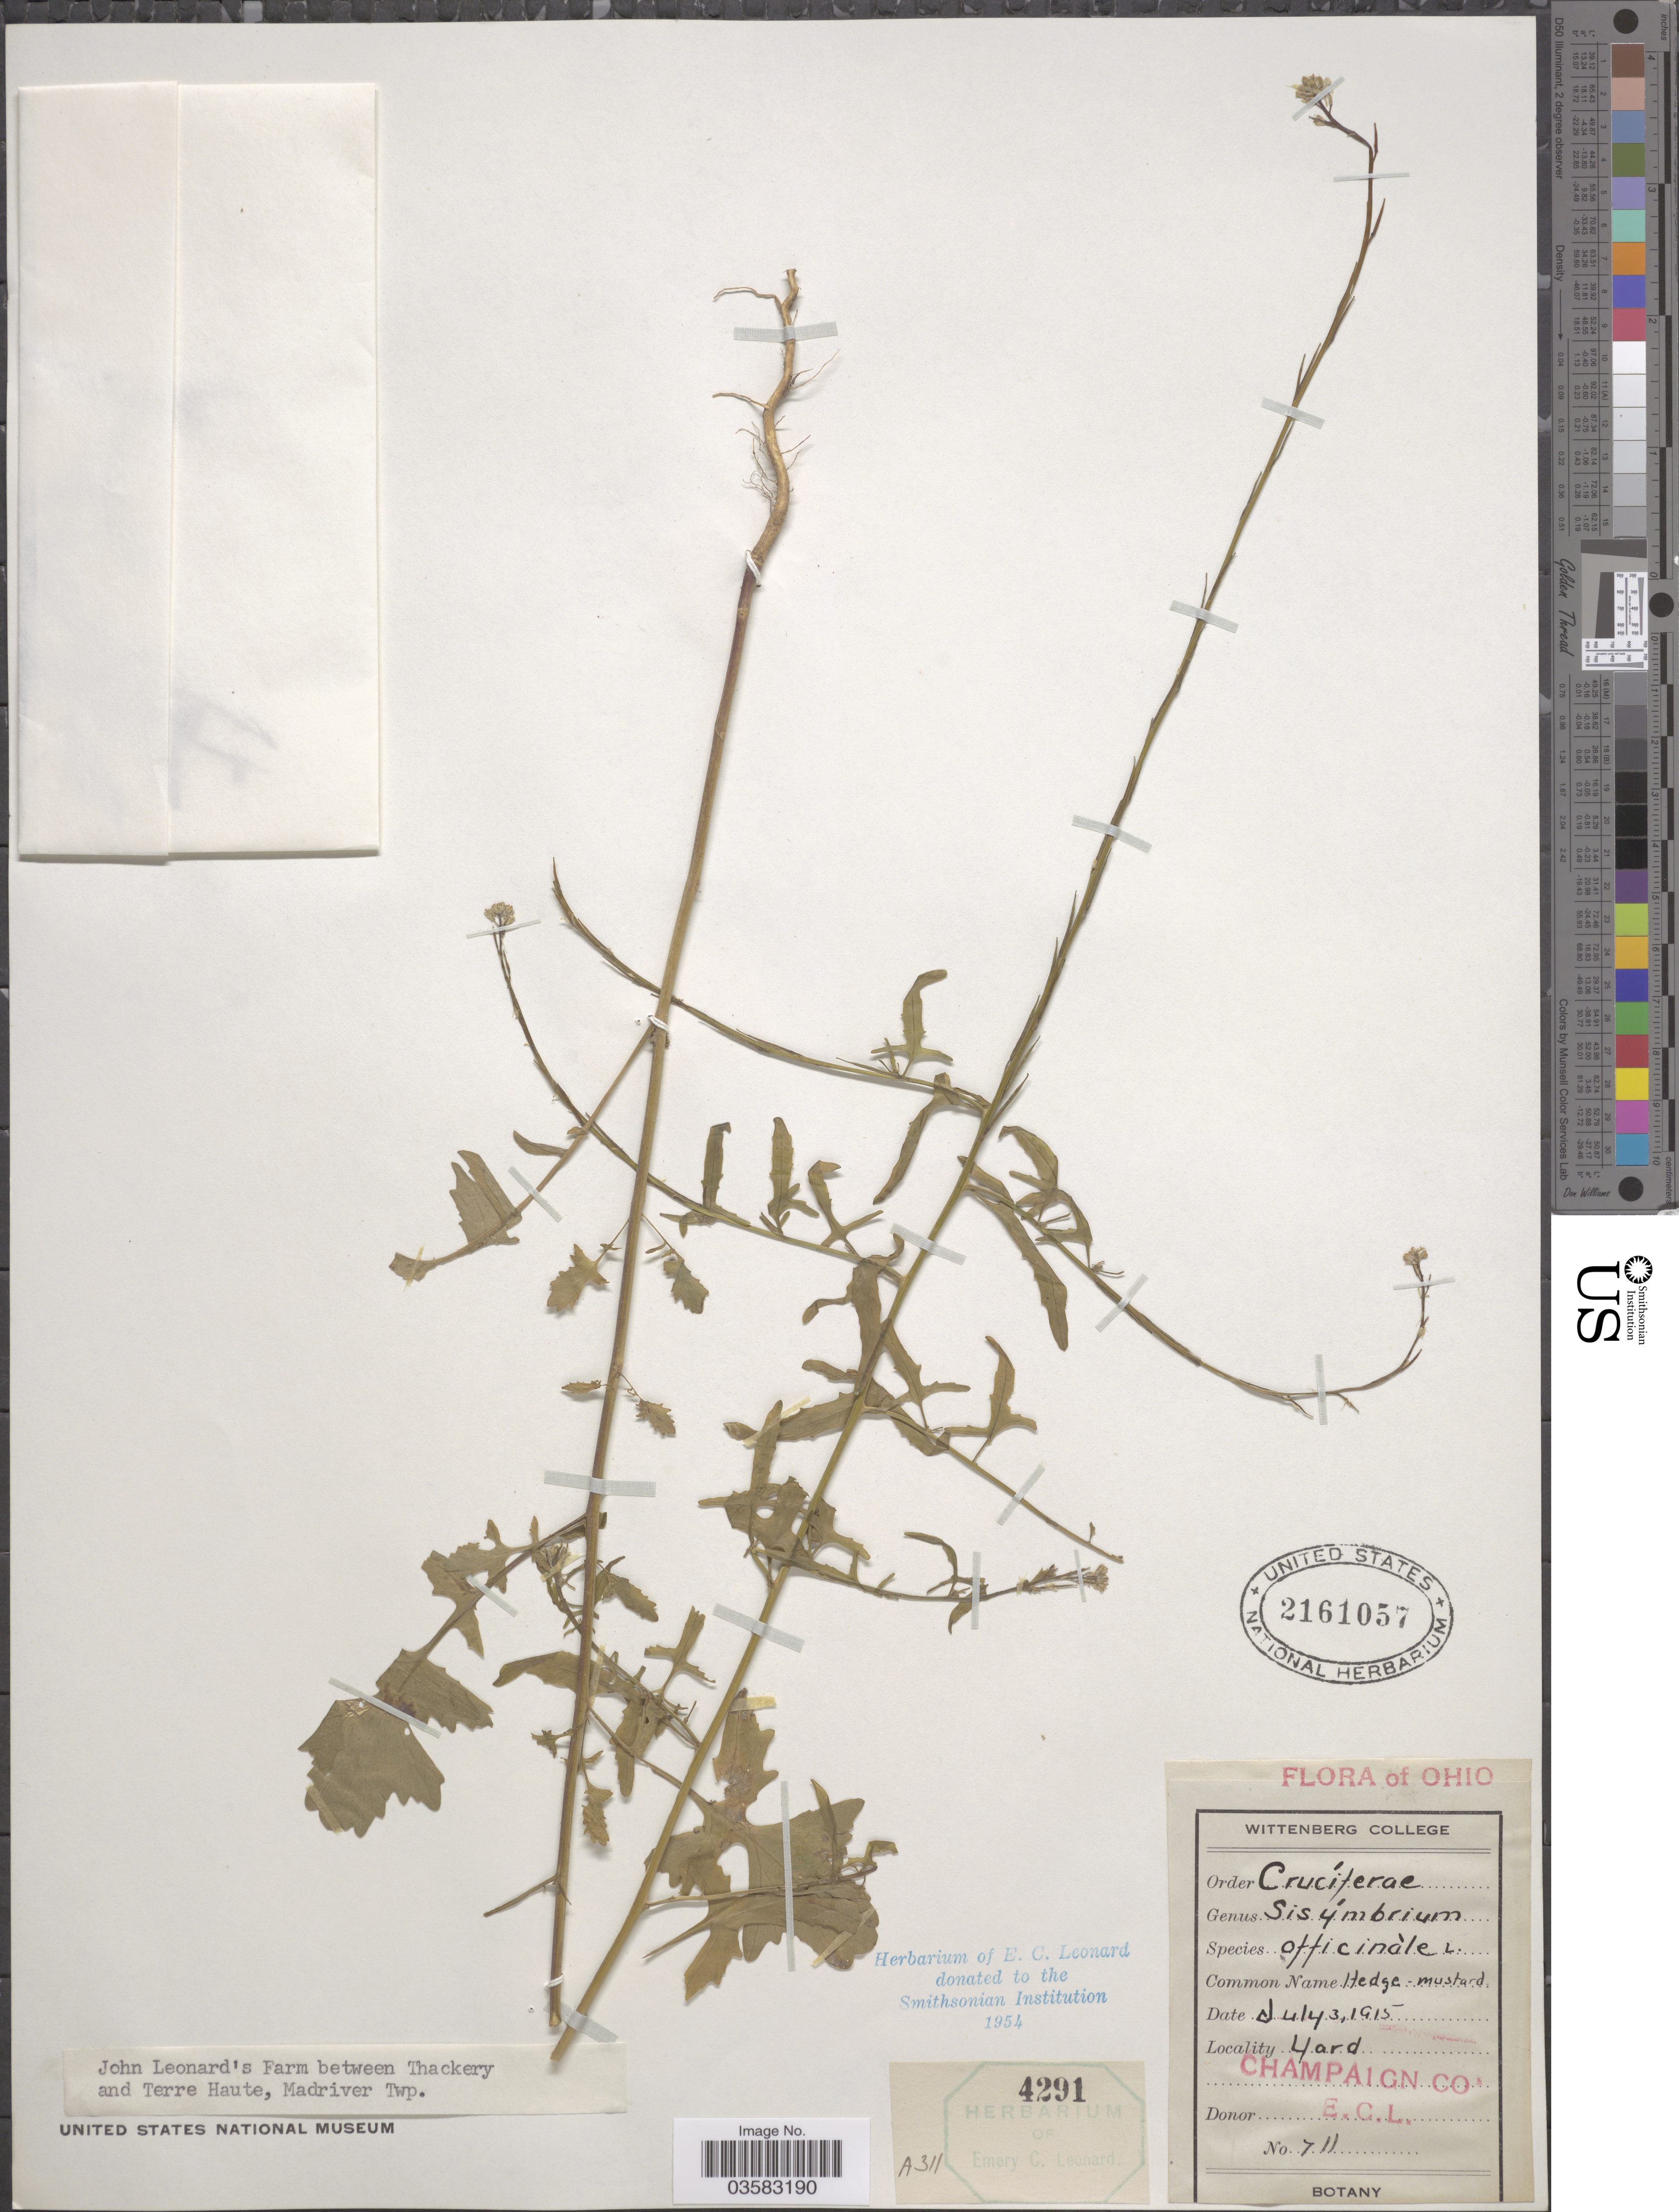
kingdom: Plantae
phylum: Tracheophyta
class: Magnoliopsida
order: Brassicales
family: Brassicaceae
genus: Sisymbrium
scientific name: Sisymbrium officinale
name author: (L.) Scop.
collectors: E. C. Leonard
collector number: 711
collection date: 1915-07-03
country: United States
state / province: Ohio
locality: Yard. Champaign Co. John Leonard's Farm between Thackery and Terre Haute, Madriver Twp.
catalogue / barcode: US 2161057